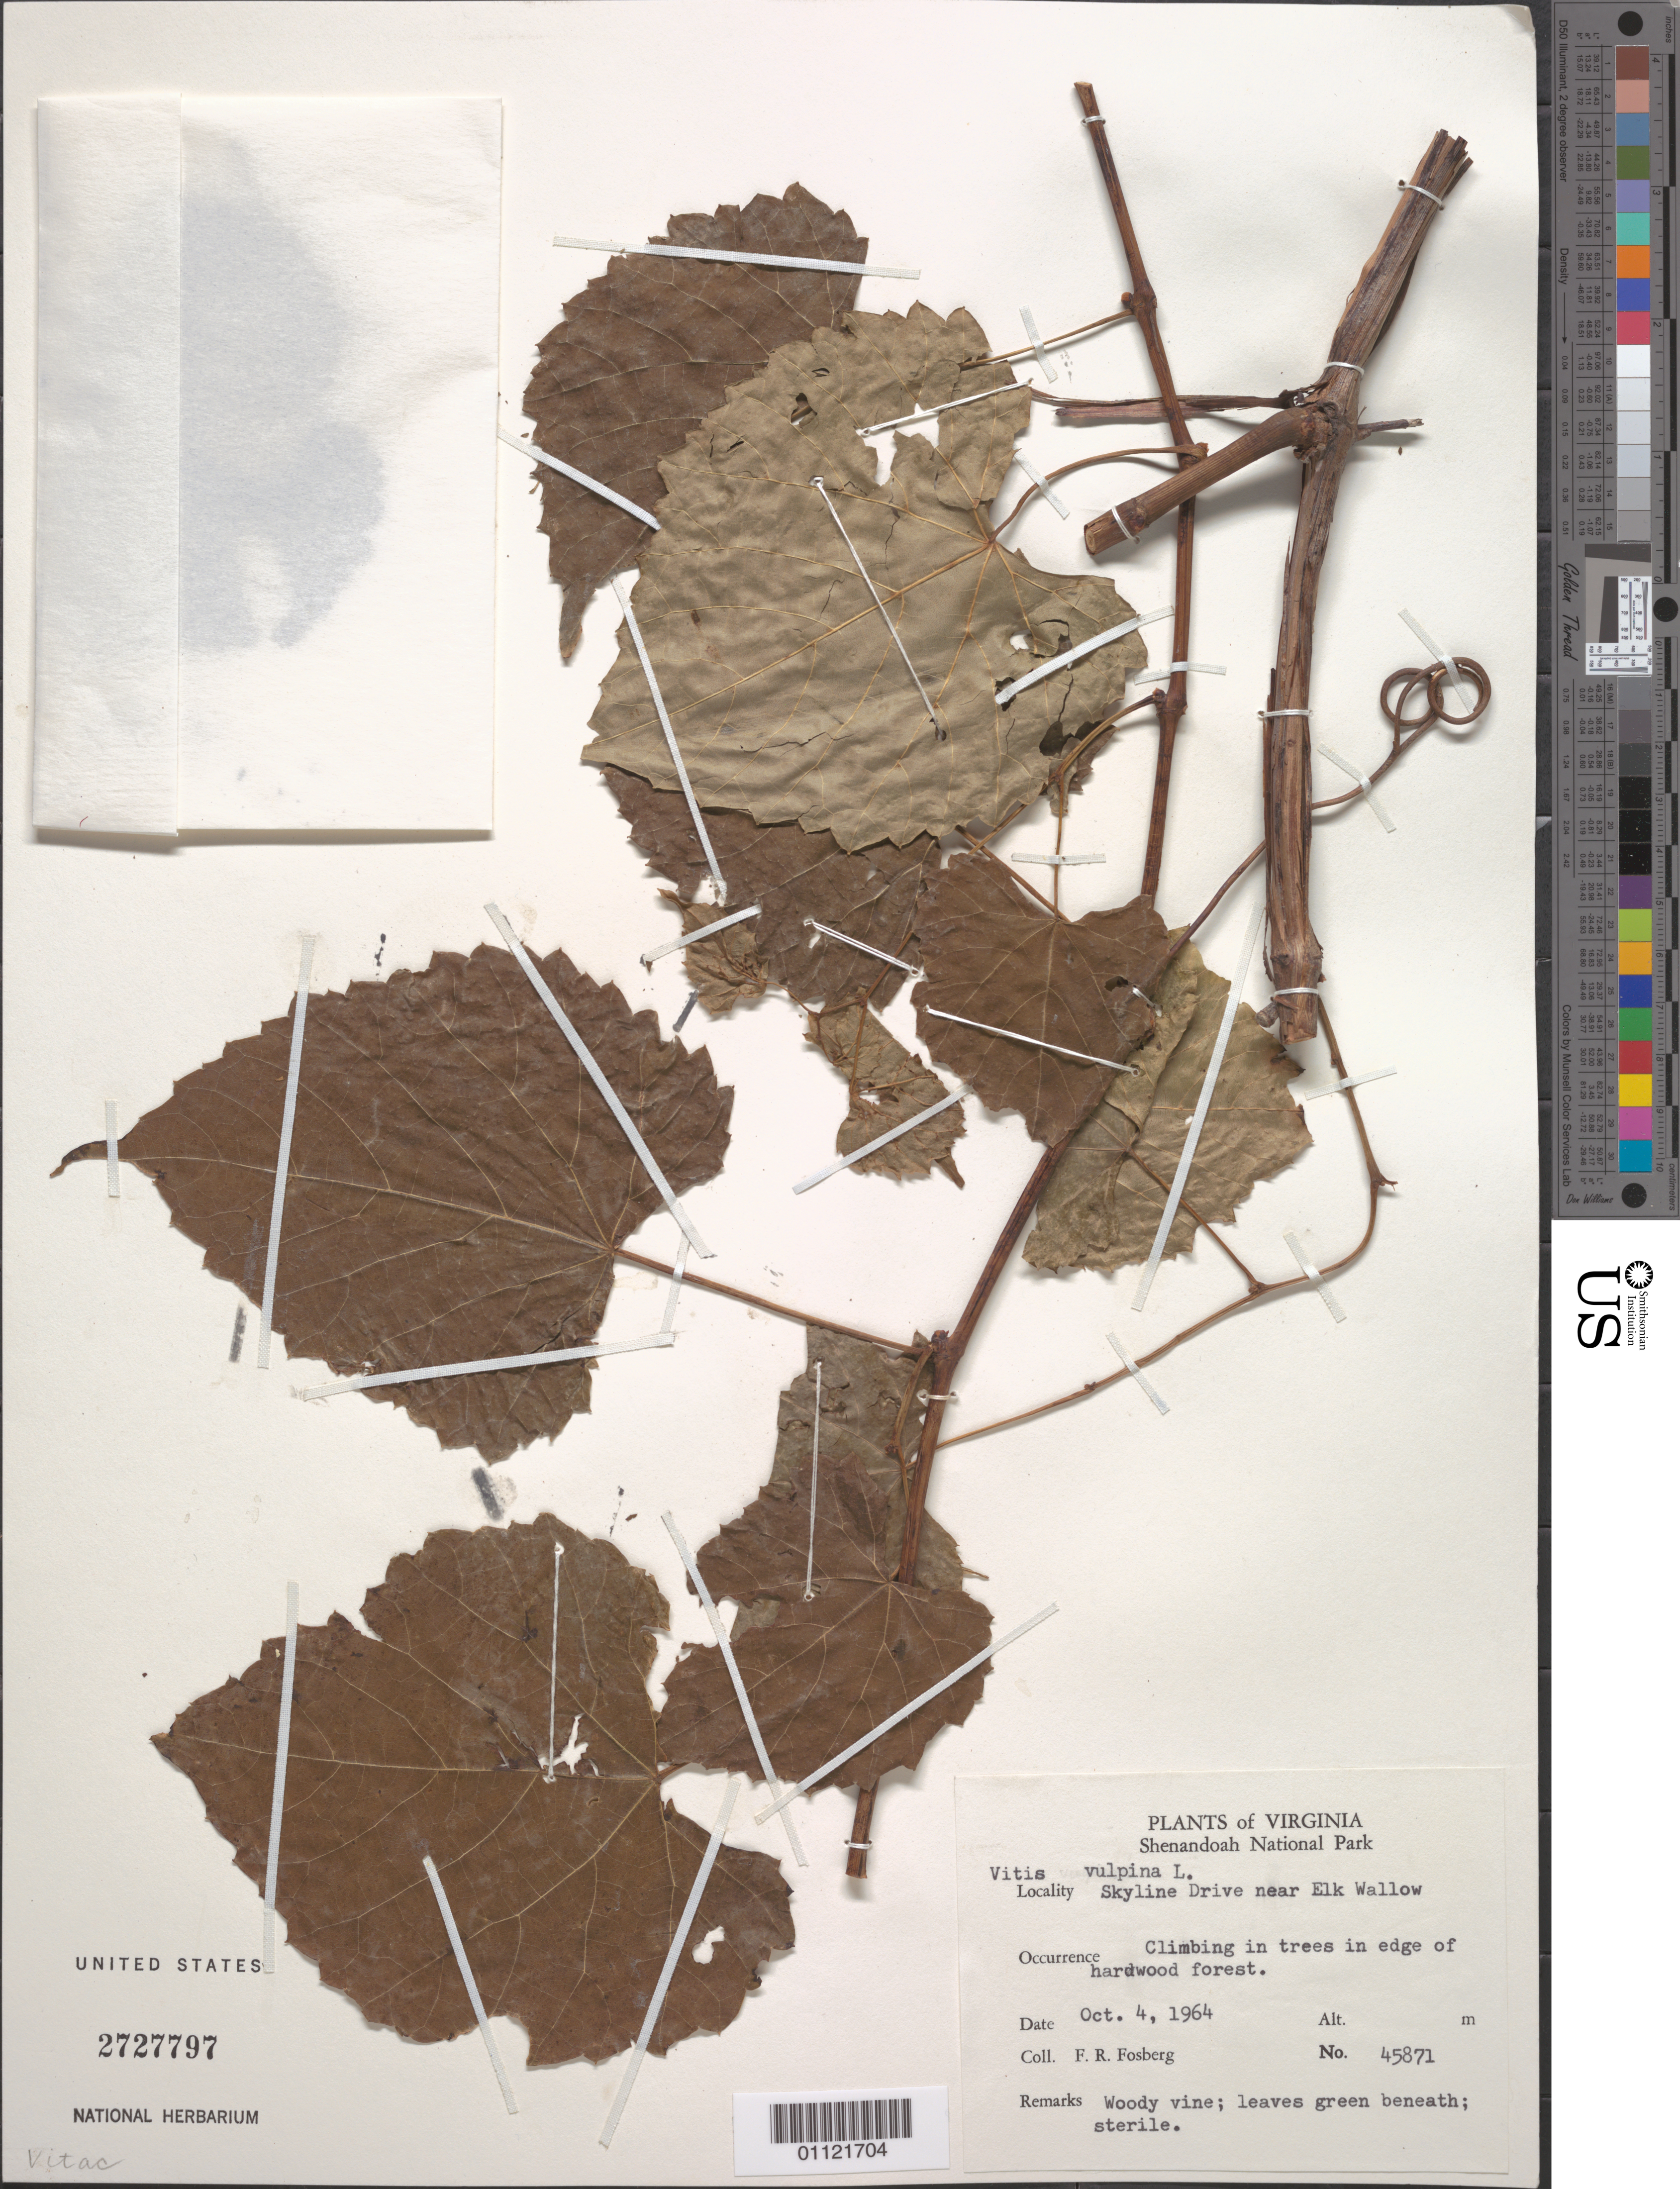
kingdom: Plantae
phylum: Tracheophyta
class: Magnoliopsida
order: Vitales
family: Vitaceae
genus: Vitis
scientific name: Vitis vulpina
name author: L.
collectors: F. R. Fosberg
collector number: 45871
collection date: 1964-10-04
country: United States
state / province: Virginia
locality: Skyline Drive near Elk Wallow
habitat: in edge of hardwood forest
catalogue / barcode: US 2727797